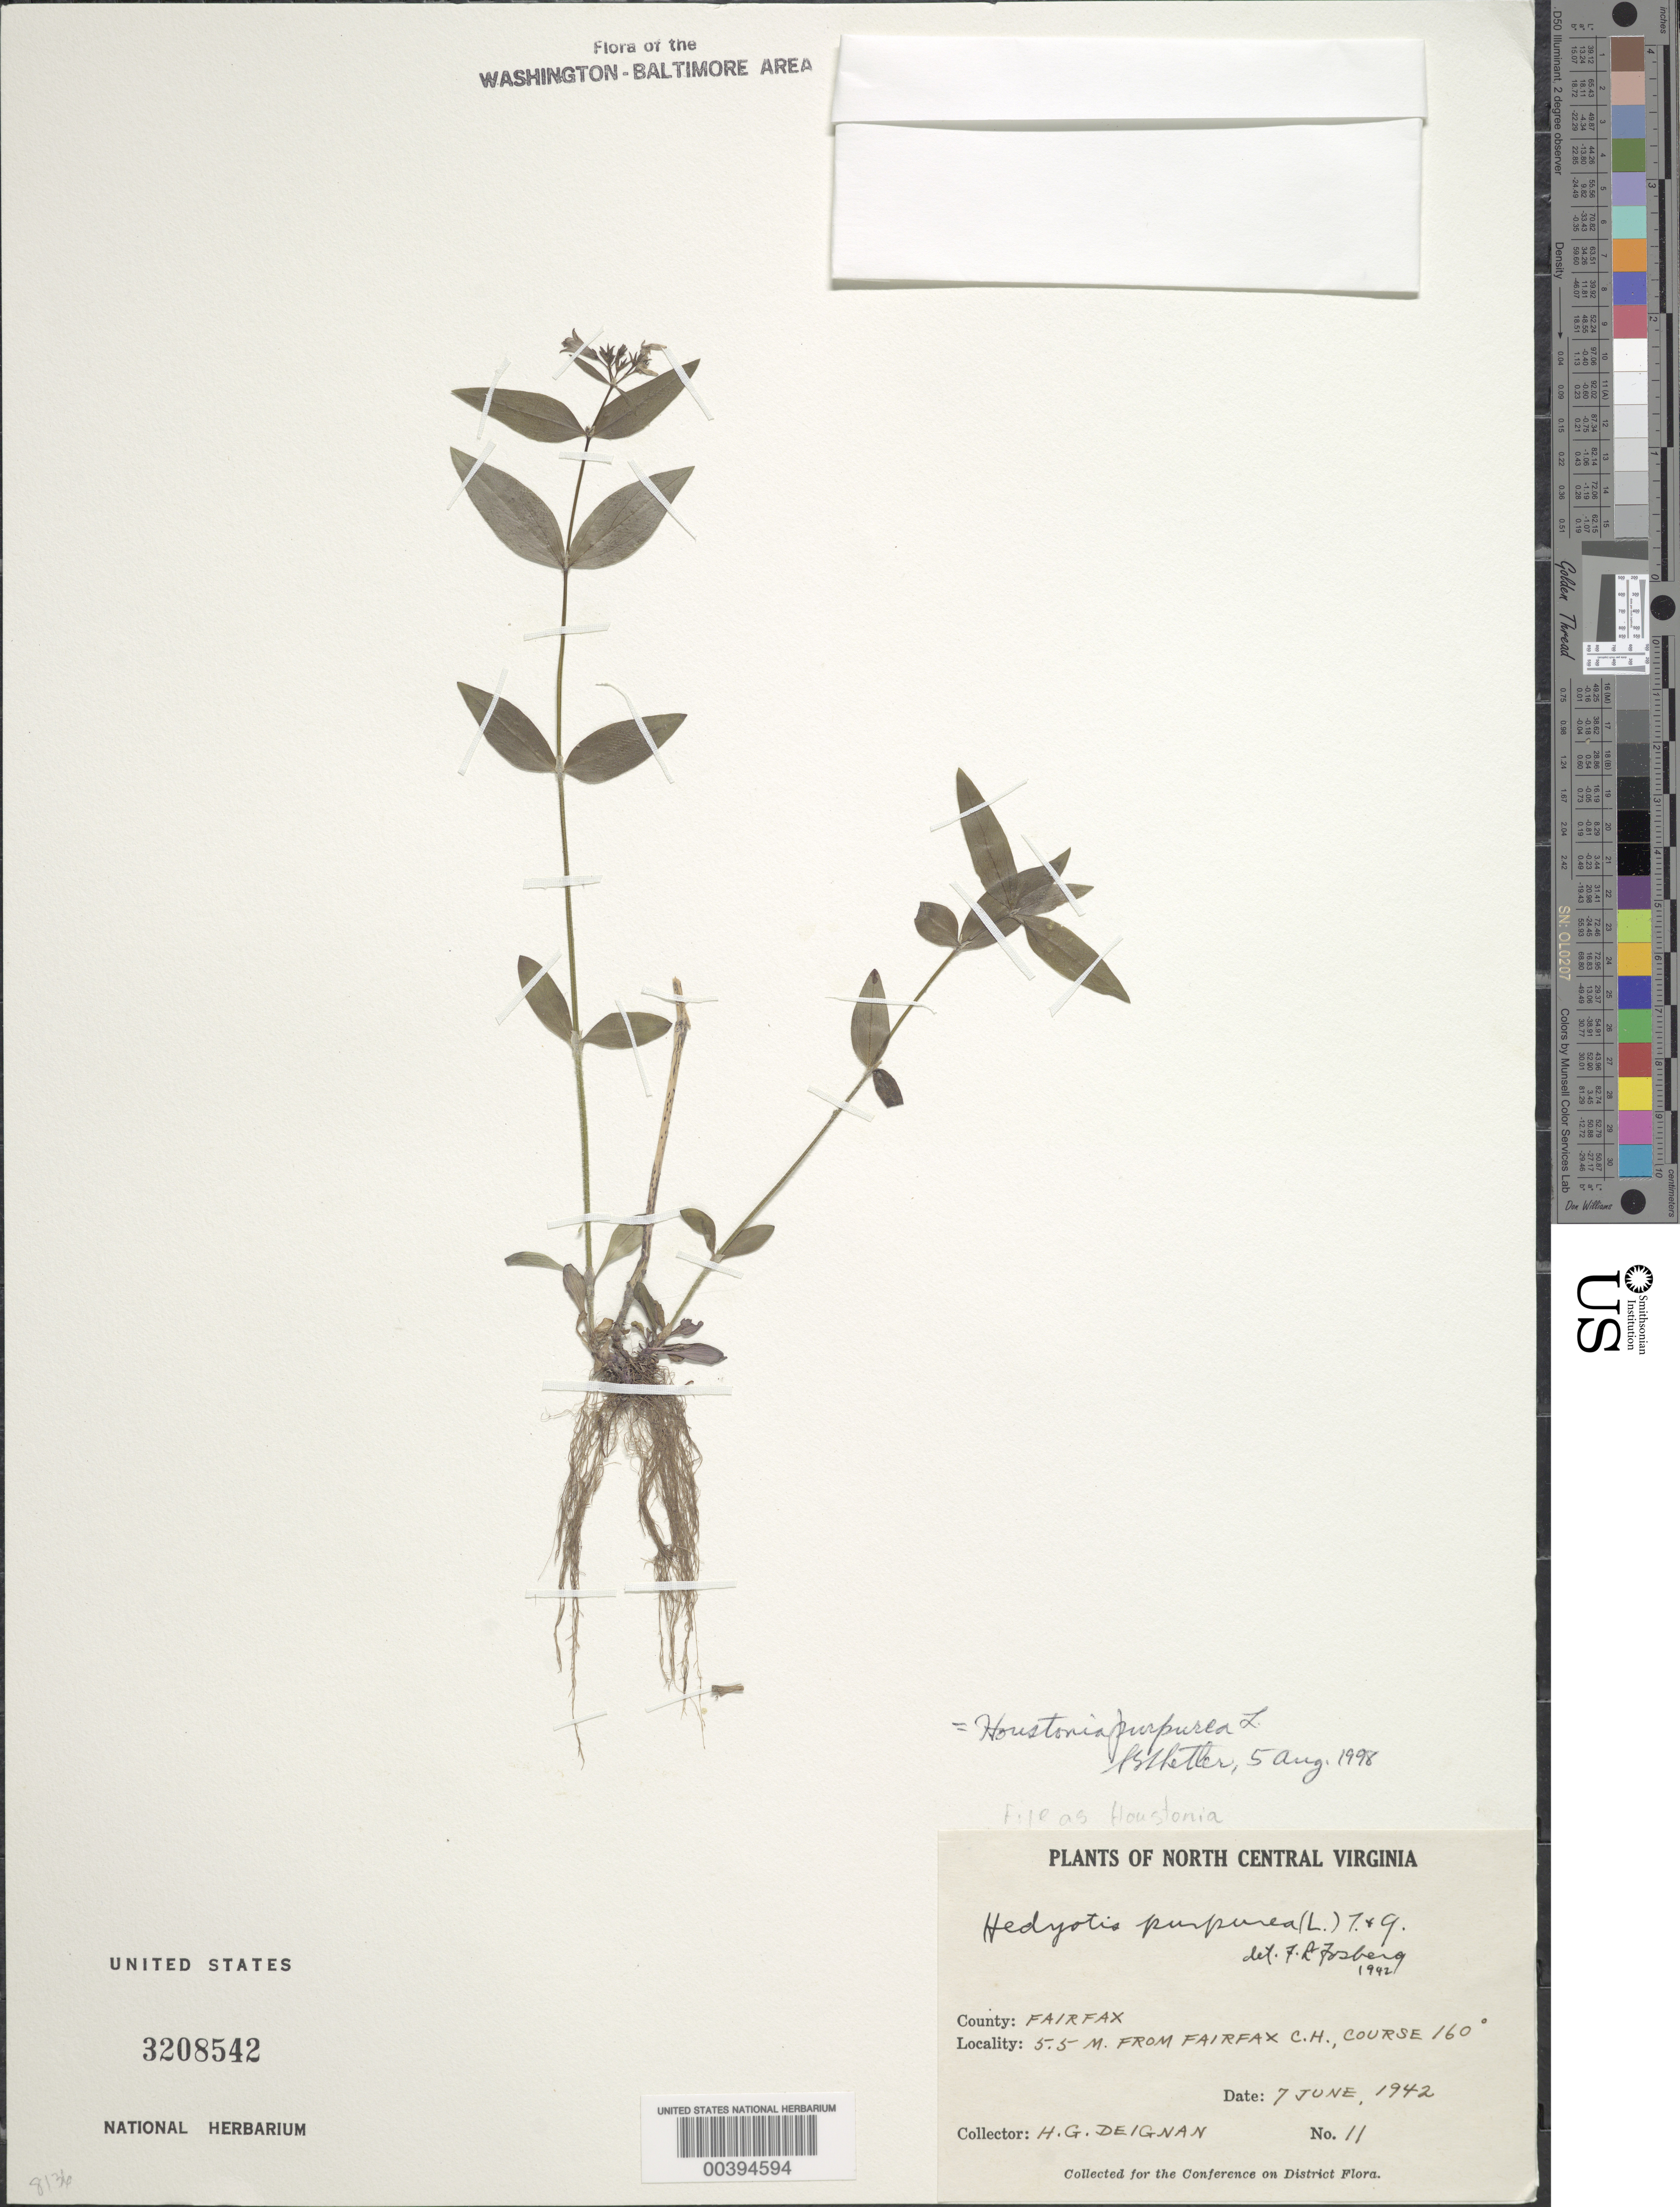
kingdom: Plantae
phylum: Tracheophyta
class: Magnoliopsida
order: Gentianales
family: Rubiaceae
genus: Houstonia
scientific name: Houstonia purpurea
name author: L.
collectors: H. Deignan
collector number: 11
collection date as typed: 07 Jun 1942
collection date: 1942-06-07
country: United States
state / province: Virginia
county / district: Fairfax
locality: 5.5 M from Fairfax Court House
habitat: Inrocky woods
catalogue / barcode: US 3208542